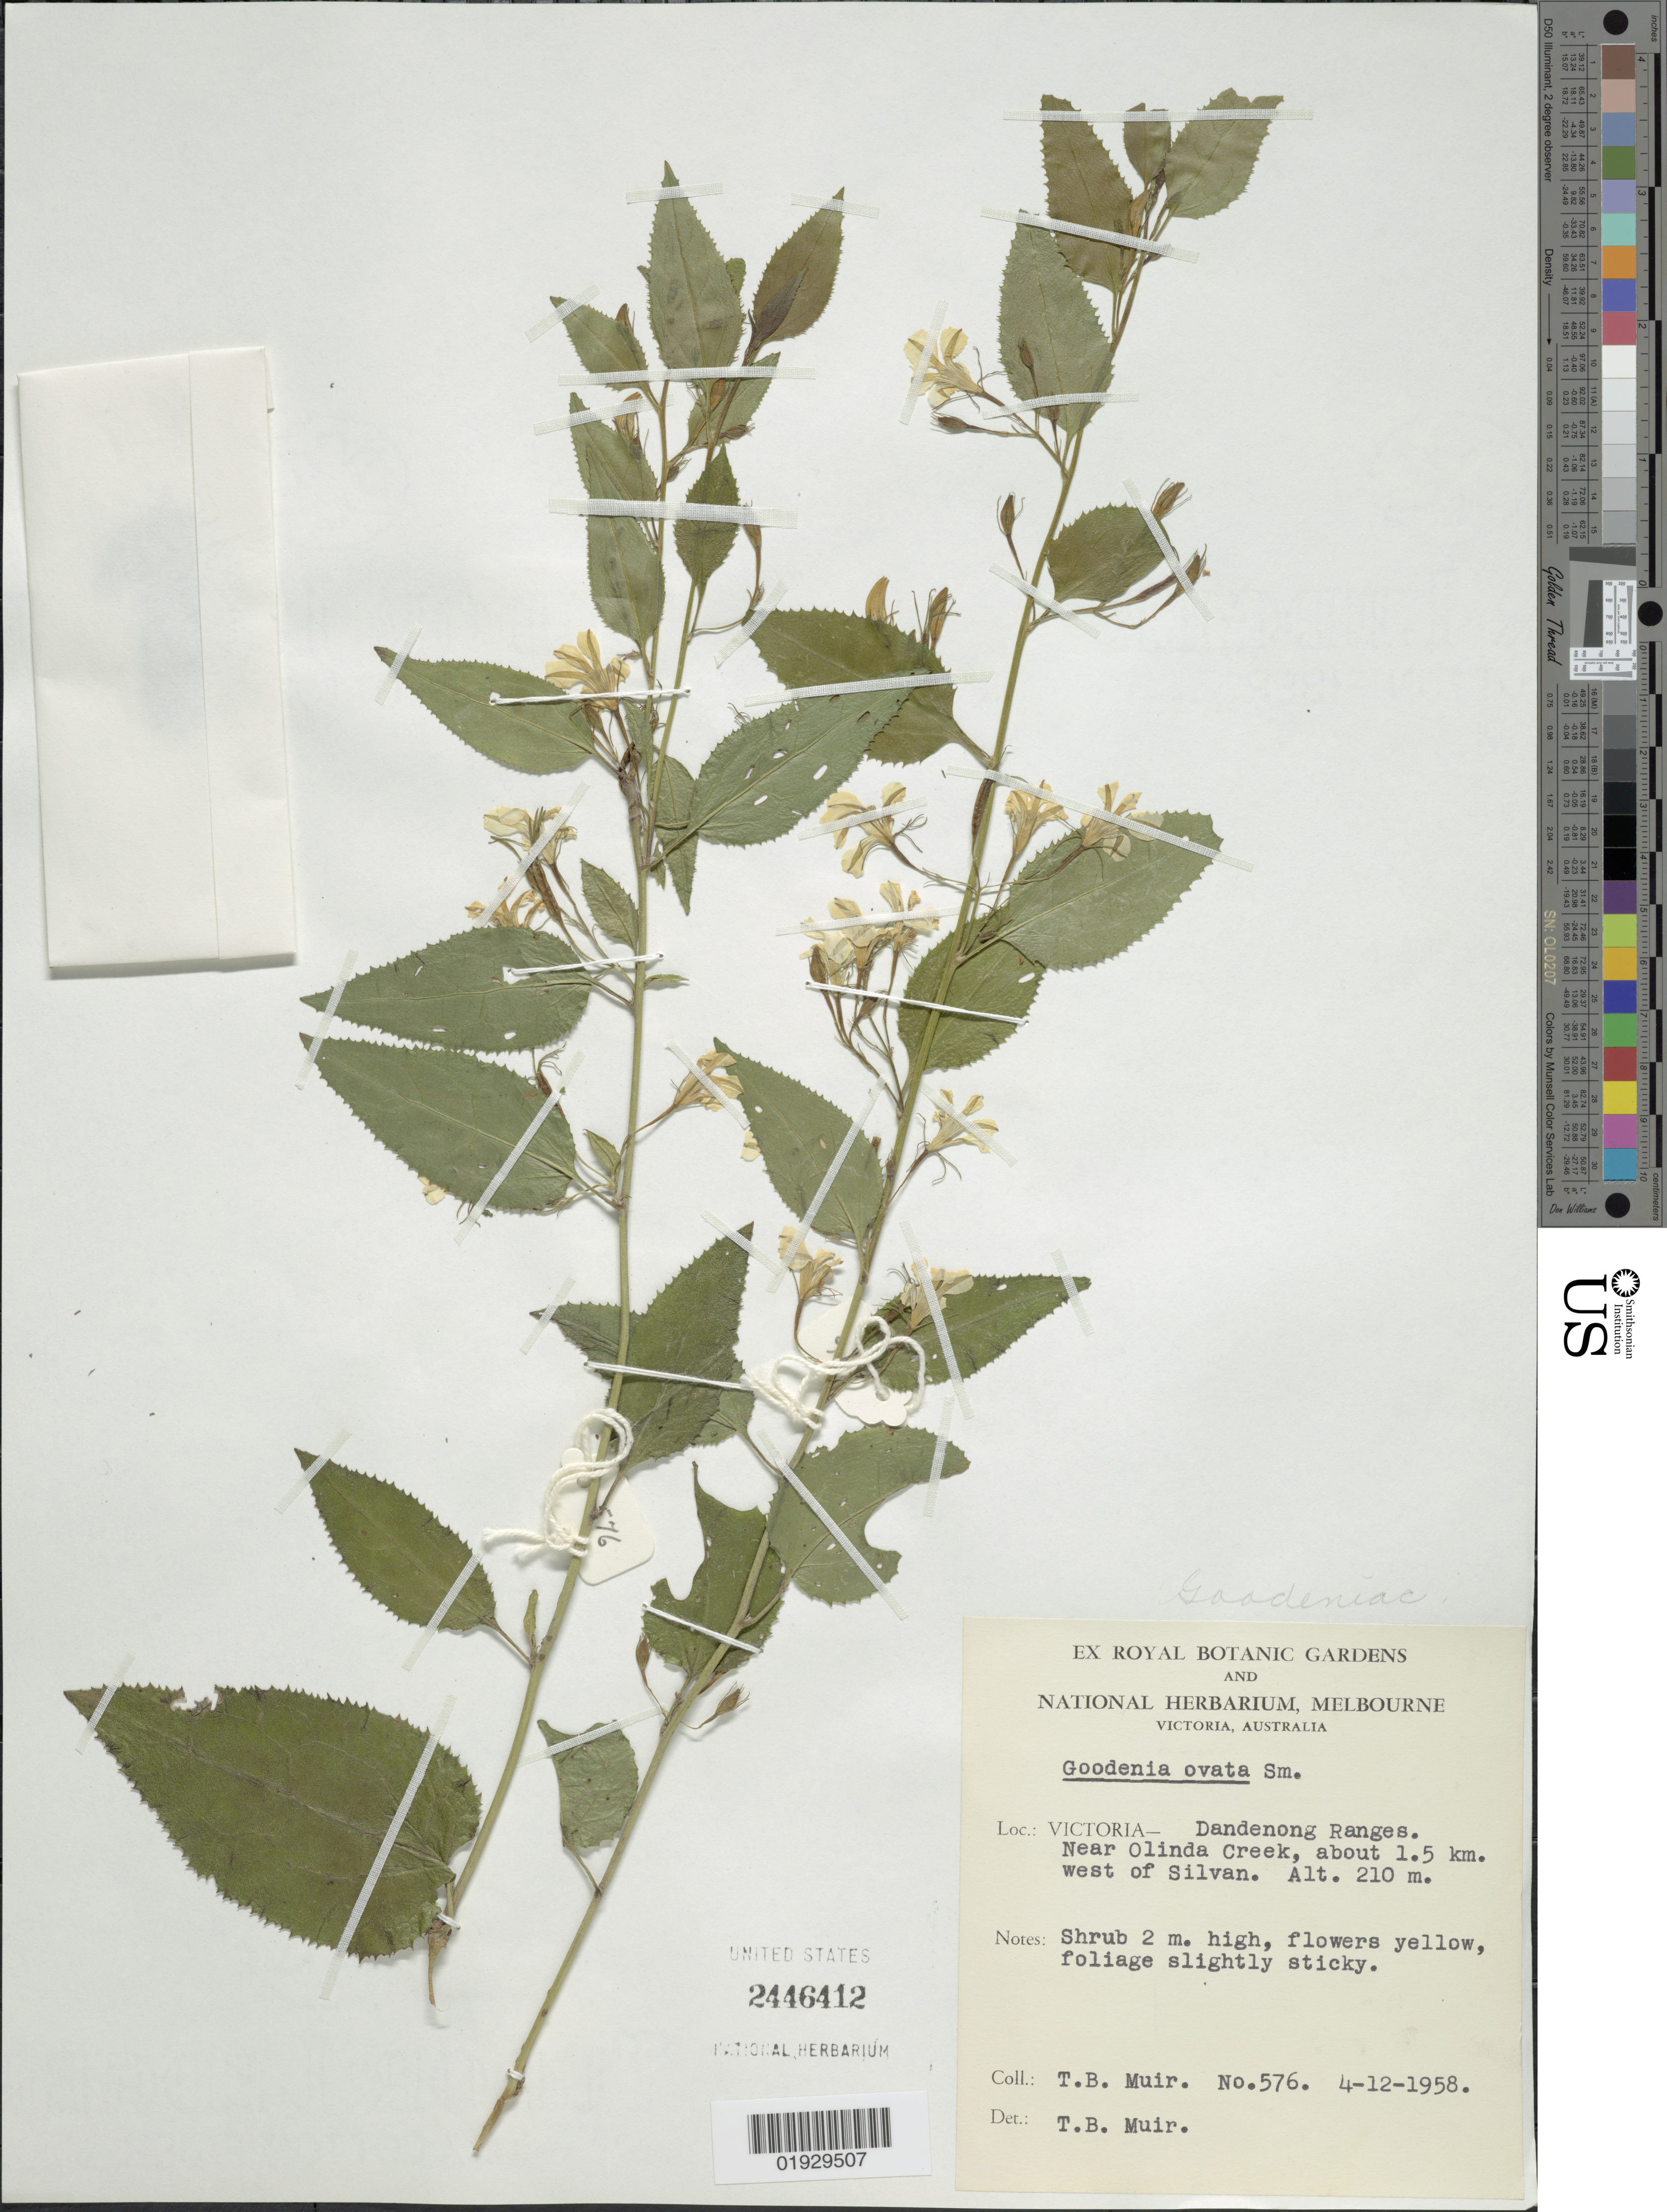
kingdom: Plantae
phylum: Tracheophyta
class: Magnoliopsida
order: Asterales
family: Goodeniaceae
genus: Goodenia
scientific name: Goodenia ovata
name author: Sm.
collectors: T. Muir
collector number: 576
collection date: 1958-12-04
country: Australia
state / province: Victoria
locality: Victoria - Dandenong Ranges. Near Olinda Creek, about 1.5 km. west of Silvan.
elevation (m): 210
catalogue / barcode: US 2446412